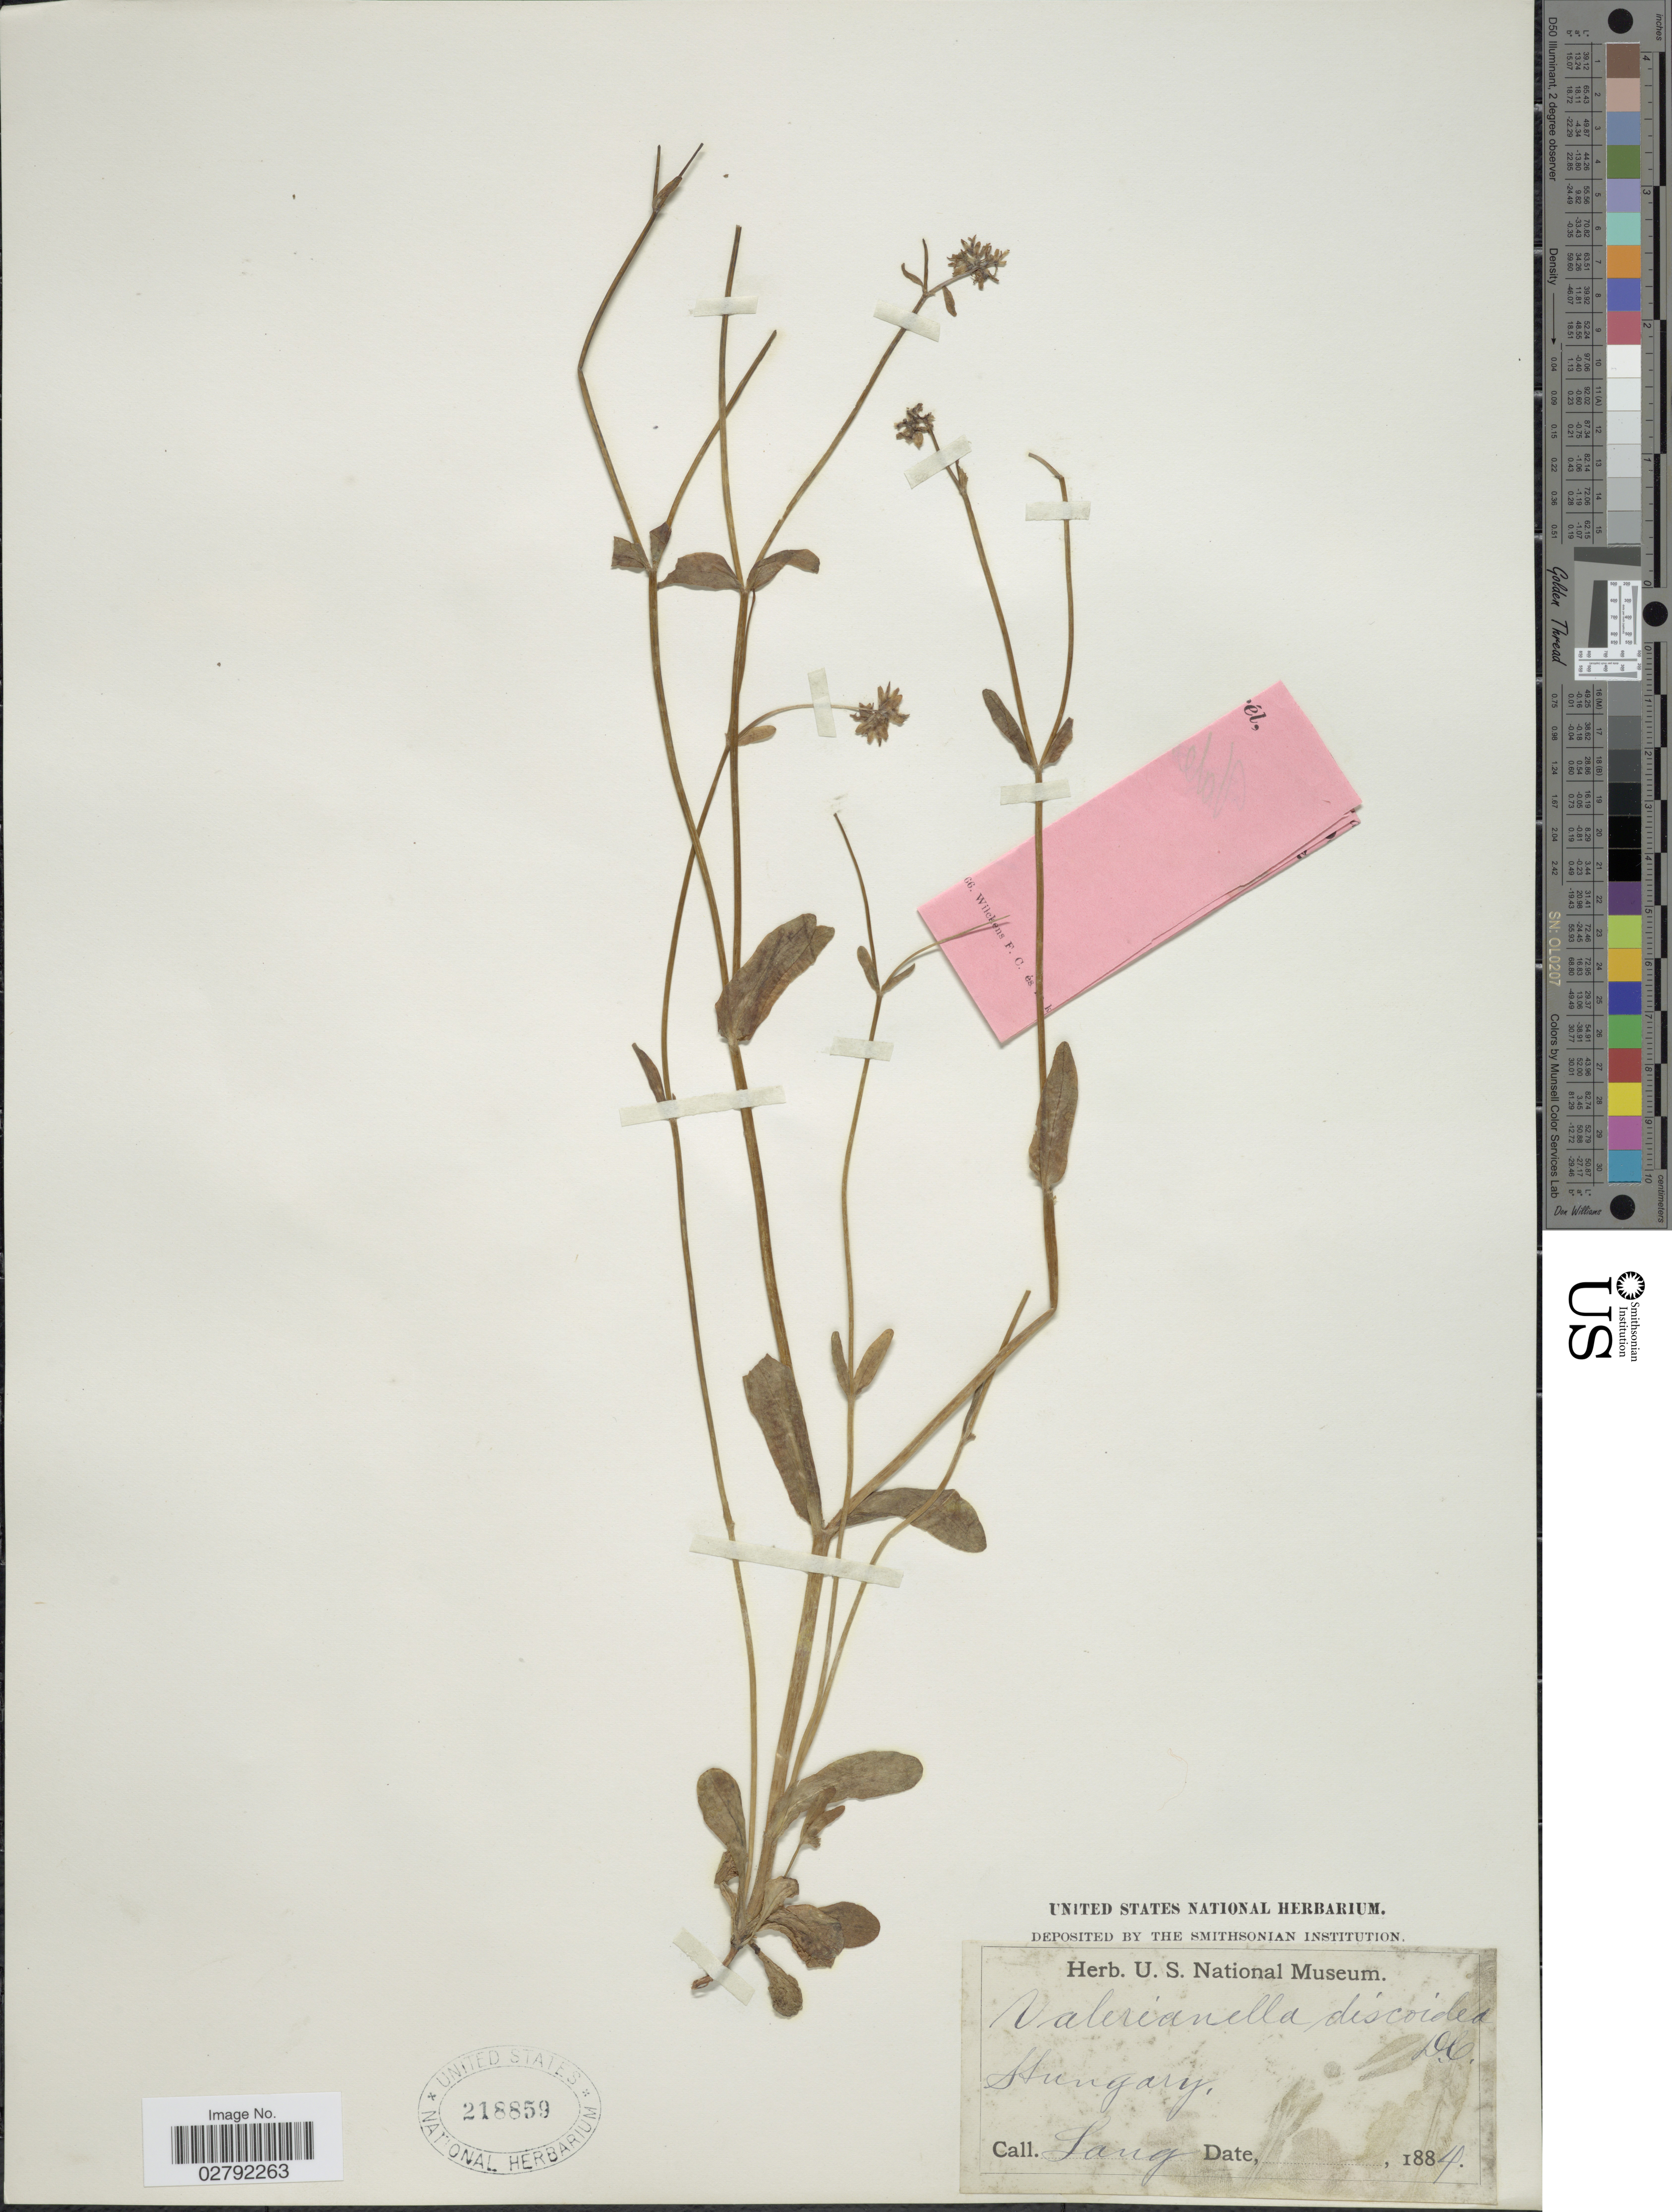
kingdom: Plantae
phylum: Tracheophyta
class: Magnoliopsida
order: Dipsacales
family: Caprifoliaceae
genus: Valerianella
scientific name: Valerianella discoidea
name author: (L.) Loisel.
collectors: -- Lang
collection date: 1884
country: Hungary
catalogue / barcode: US 218859